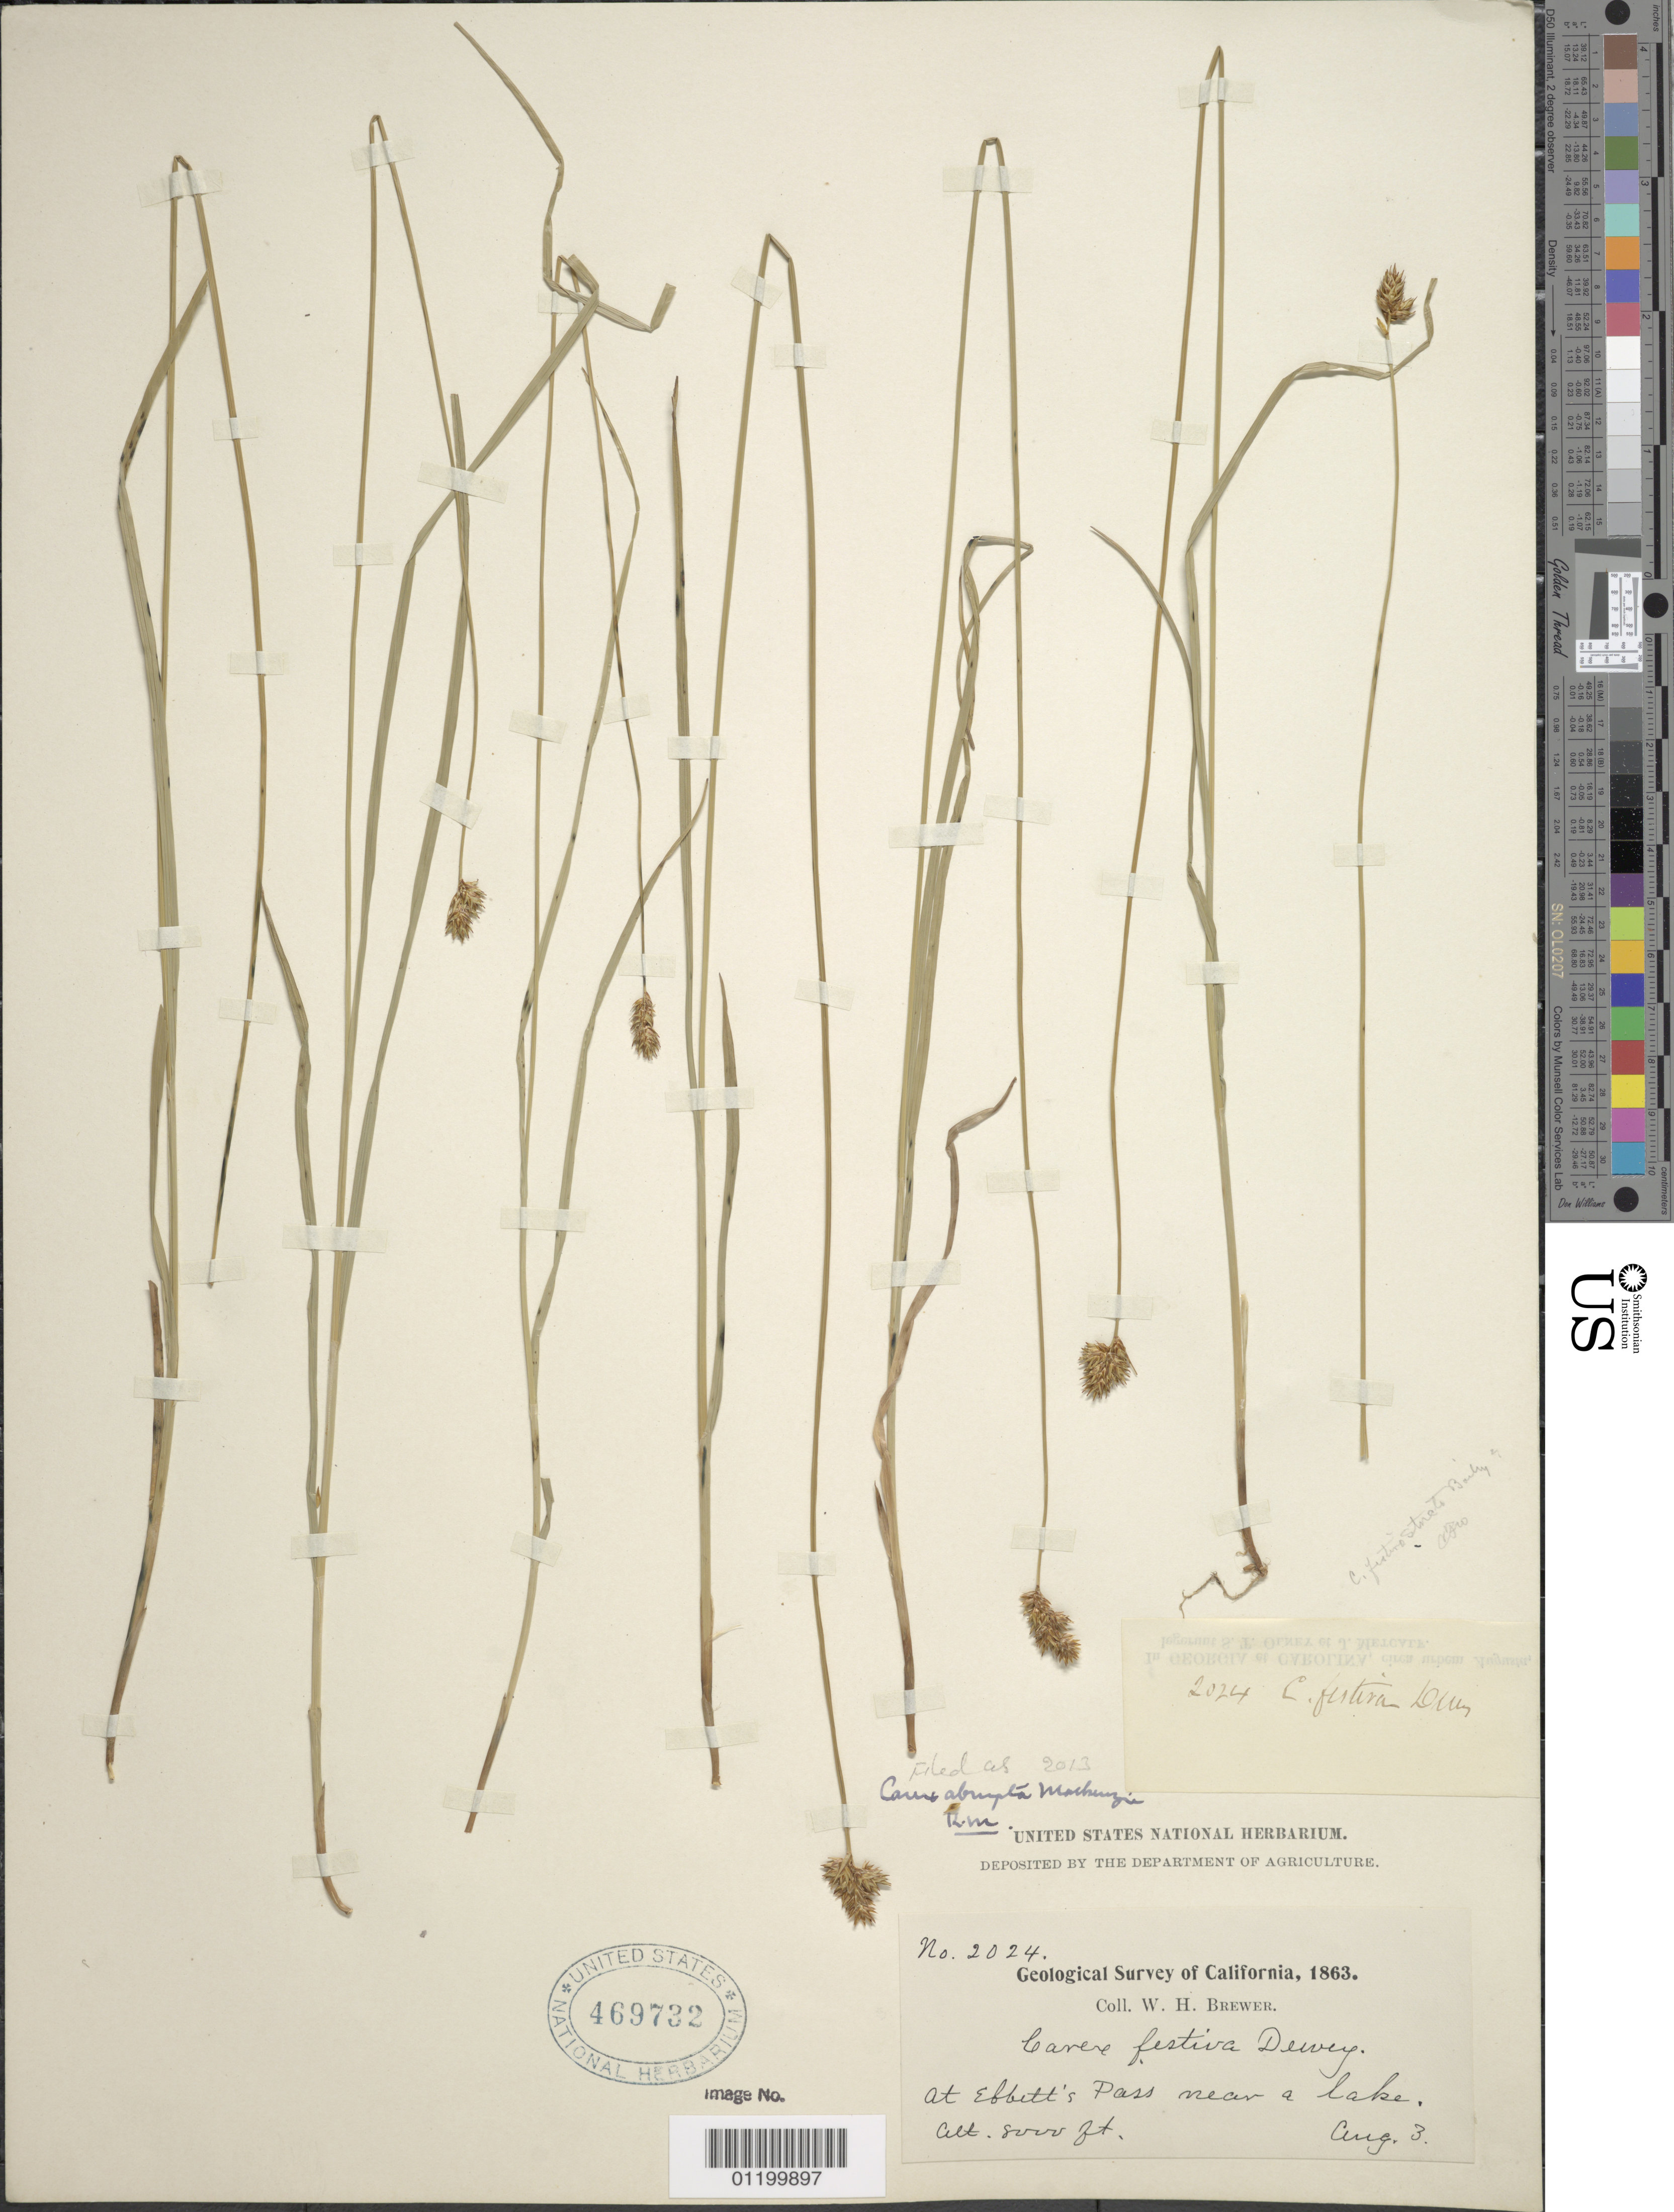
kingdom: Plantae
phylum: Tracheophyta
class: Liliopsida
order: Poales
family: Cyperaceae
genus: Carex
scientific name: Carex abrupta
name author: Mack.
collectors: W. H. Brewer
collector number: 2024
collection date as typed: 03 Aug 1863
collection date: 1863-08-03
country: United States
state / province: California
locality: At Ebbet's pass near a lake.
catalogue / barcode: US 469732